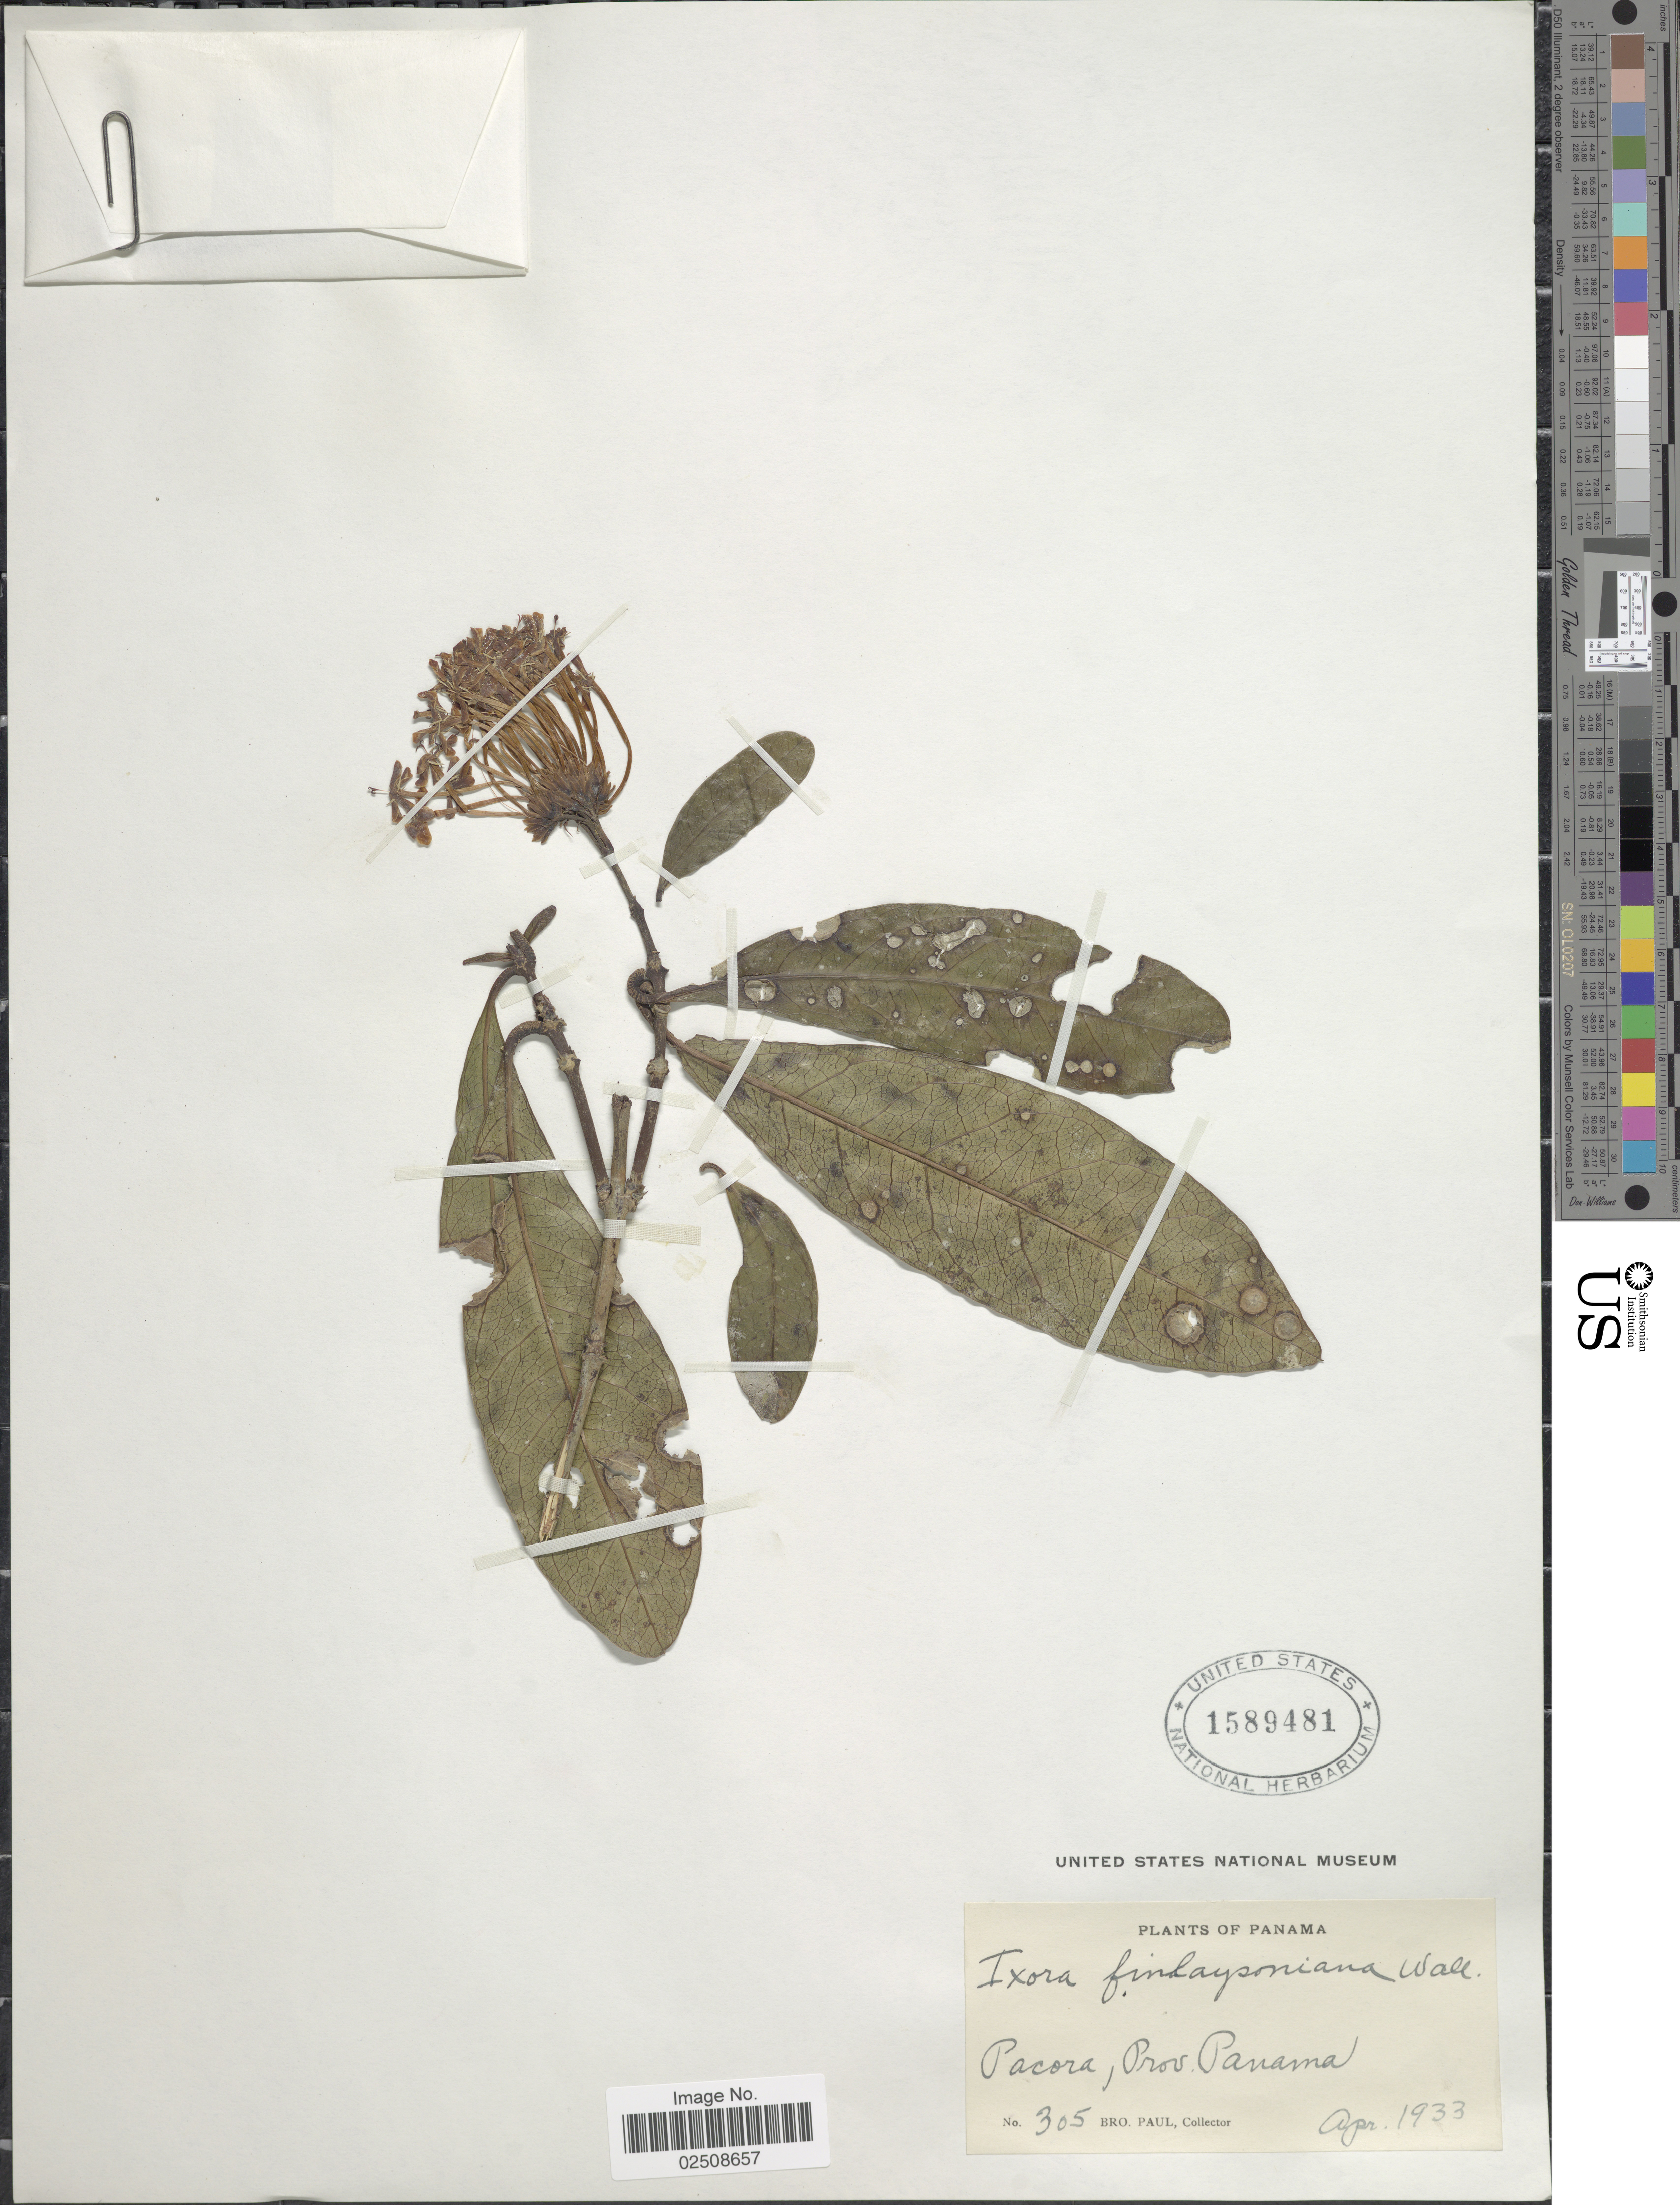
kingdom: Plantae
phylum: Tracheophyta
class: Magnoliopsida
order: Gentianales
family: Rubiaceae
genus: Ixora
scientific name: Ixora finlaysoniana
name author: Wall. ex G. Don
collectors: B. Paul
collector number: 305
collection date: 1933-04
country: Panama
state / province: Panamá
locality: Pacora, Prov. Panama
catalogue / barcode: US 1589481